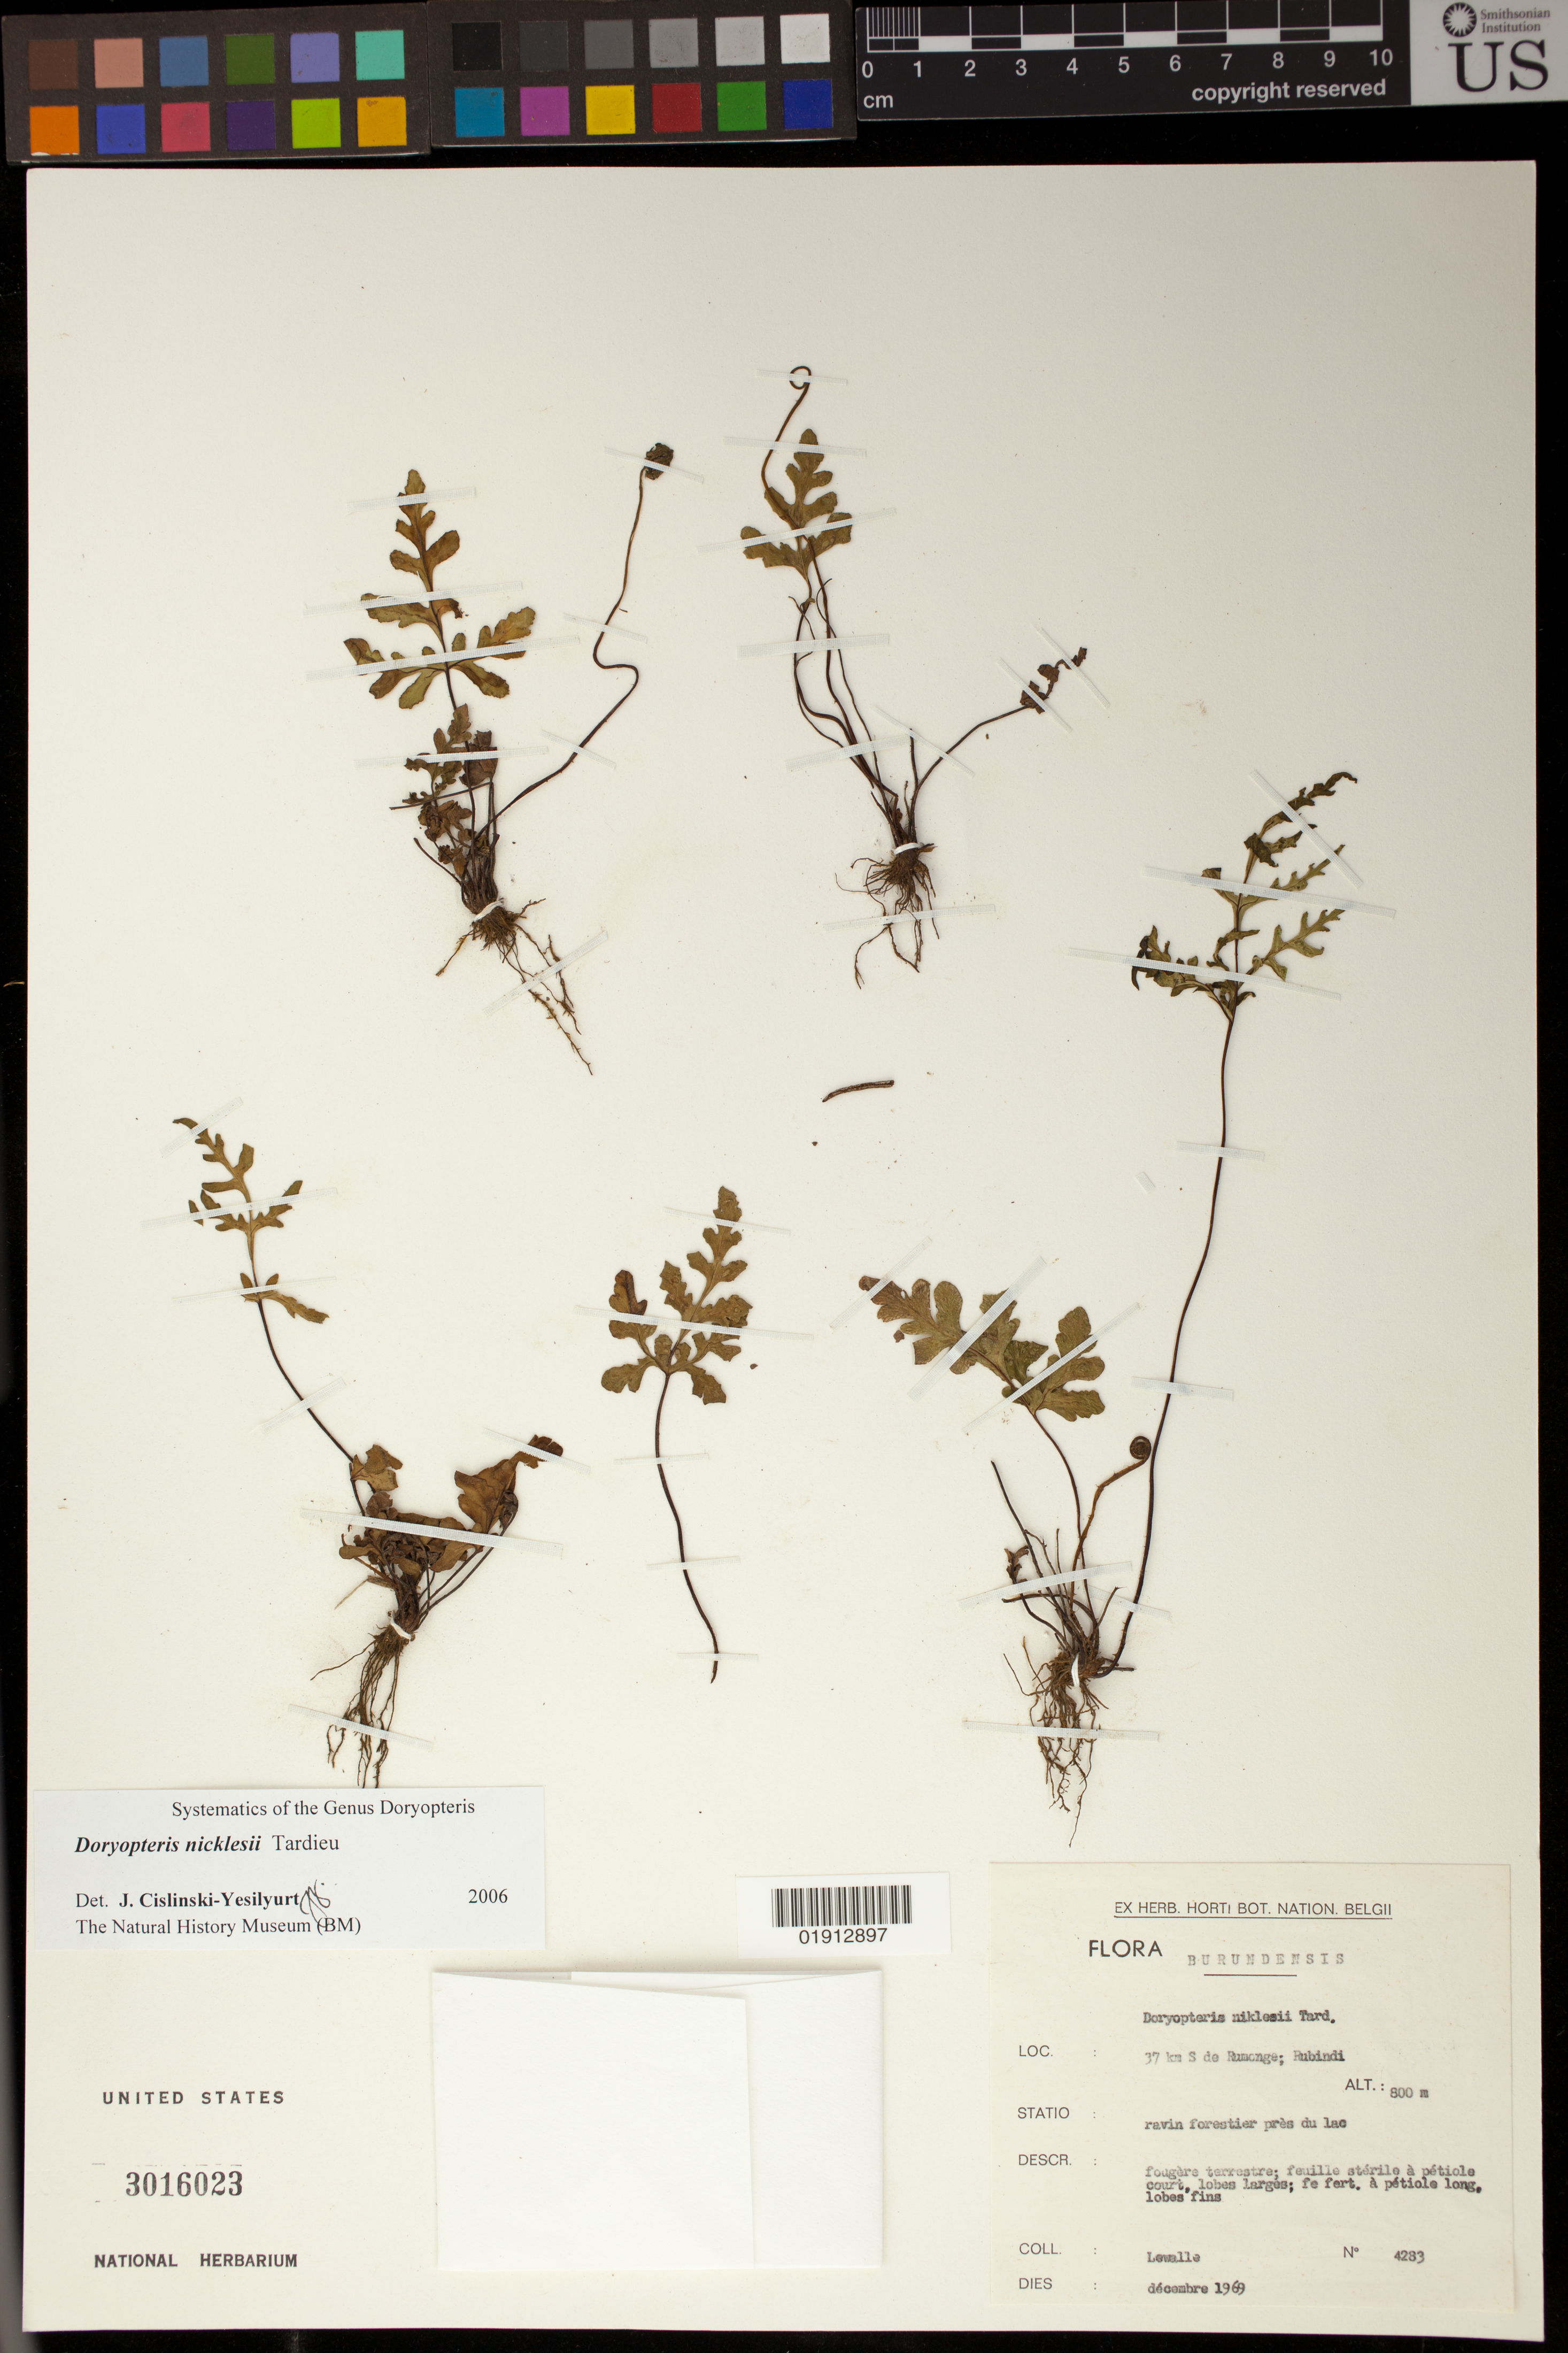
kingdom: Plantae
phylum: Tracheophyta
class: Polypodiopsida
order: Polypodiales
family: Pteridaceae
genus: Doryopteris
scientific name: Doryopteris nicklesii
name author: Tardieu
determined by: Yesilyurt, J. C.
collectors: Lewalle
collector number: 4283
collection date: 1969-12-30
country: Burundi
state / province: Bururi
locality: Burundensis, 37 km S de Rumonge, Rubindi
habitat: ravin forestier pres du lac.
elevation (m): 800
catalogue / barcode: US 3016023